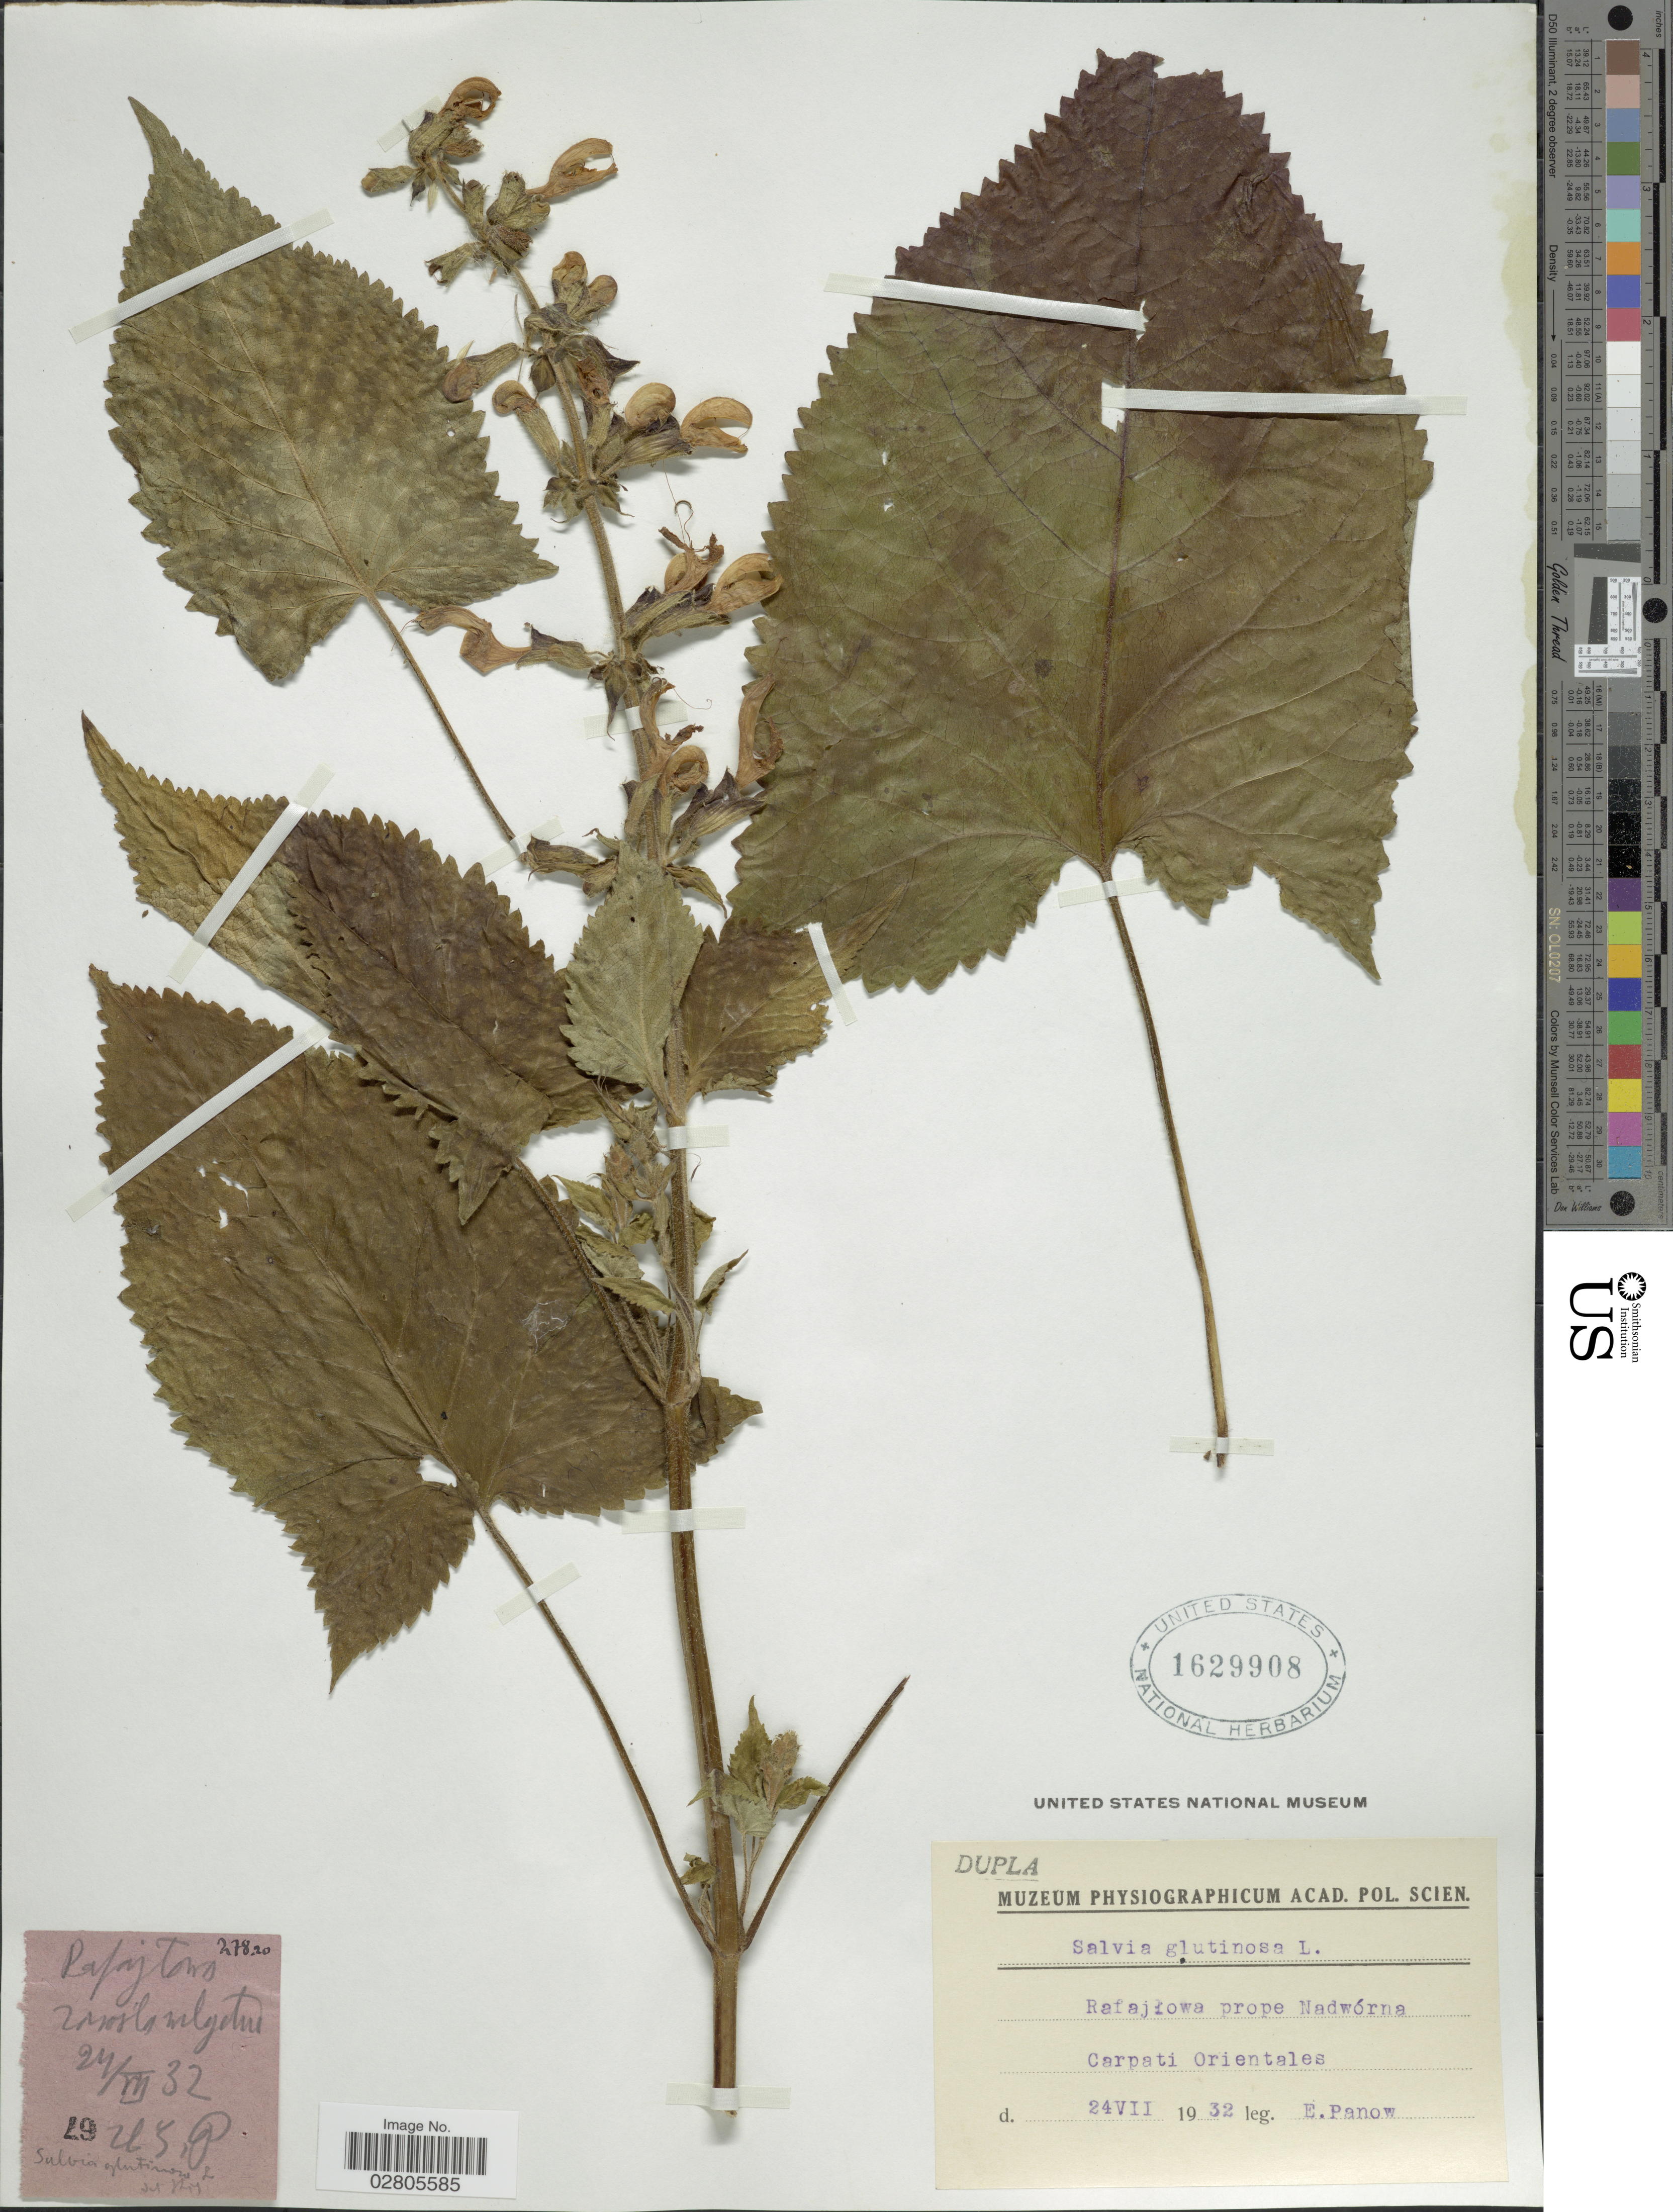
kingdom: Plantae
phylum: Tracheophyta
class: Magnoliopsida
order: Lamiales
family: Lamiaceae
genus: Salvia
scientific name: Salvia glutinosa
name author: L.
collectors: E. Panow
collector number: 278.20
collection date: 1932-07-24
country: Ukraine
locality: Rafajtowo prope Nadwórna. Carpati Orientales.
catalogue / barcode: US 1629908